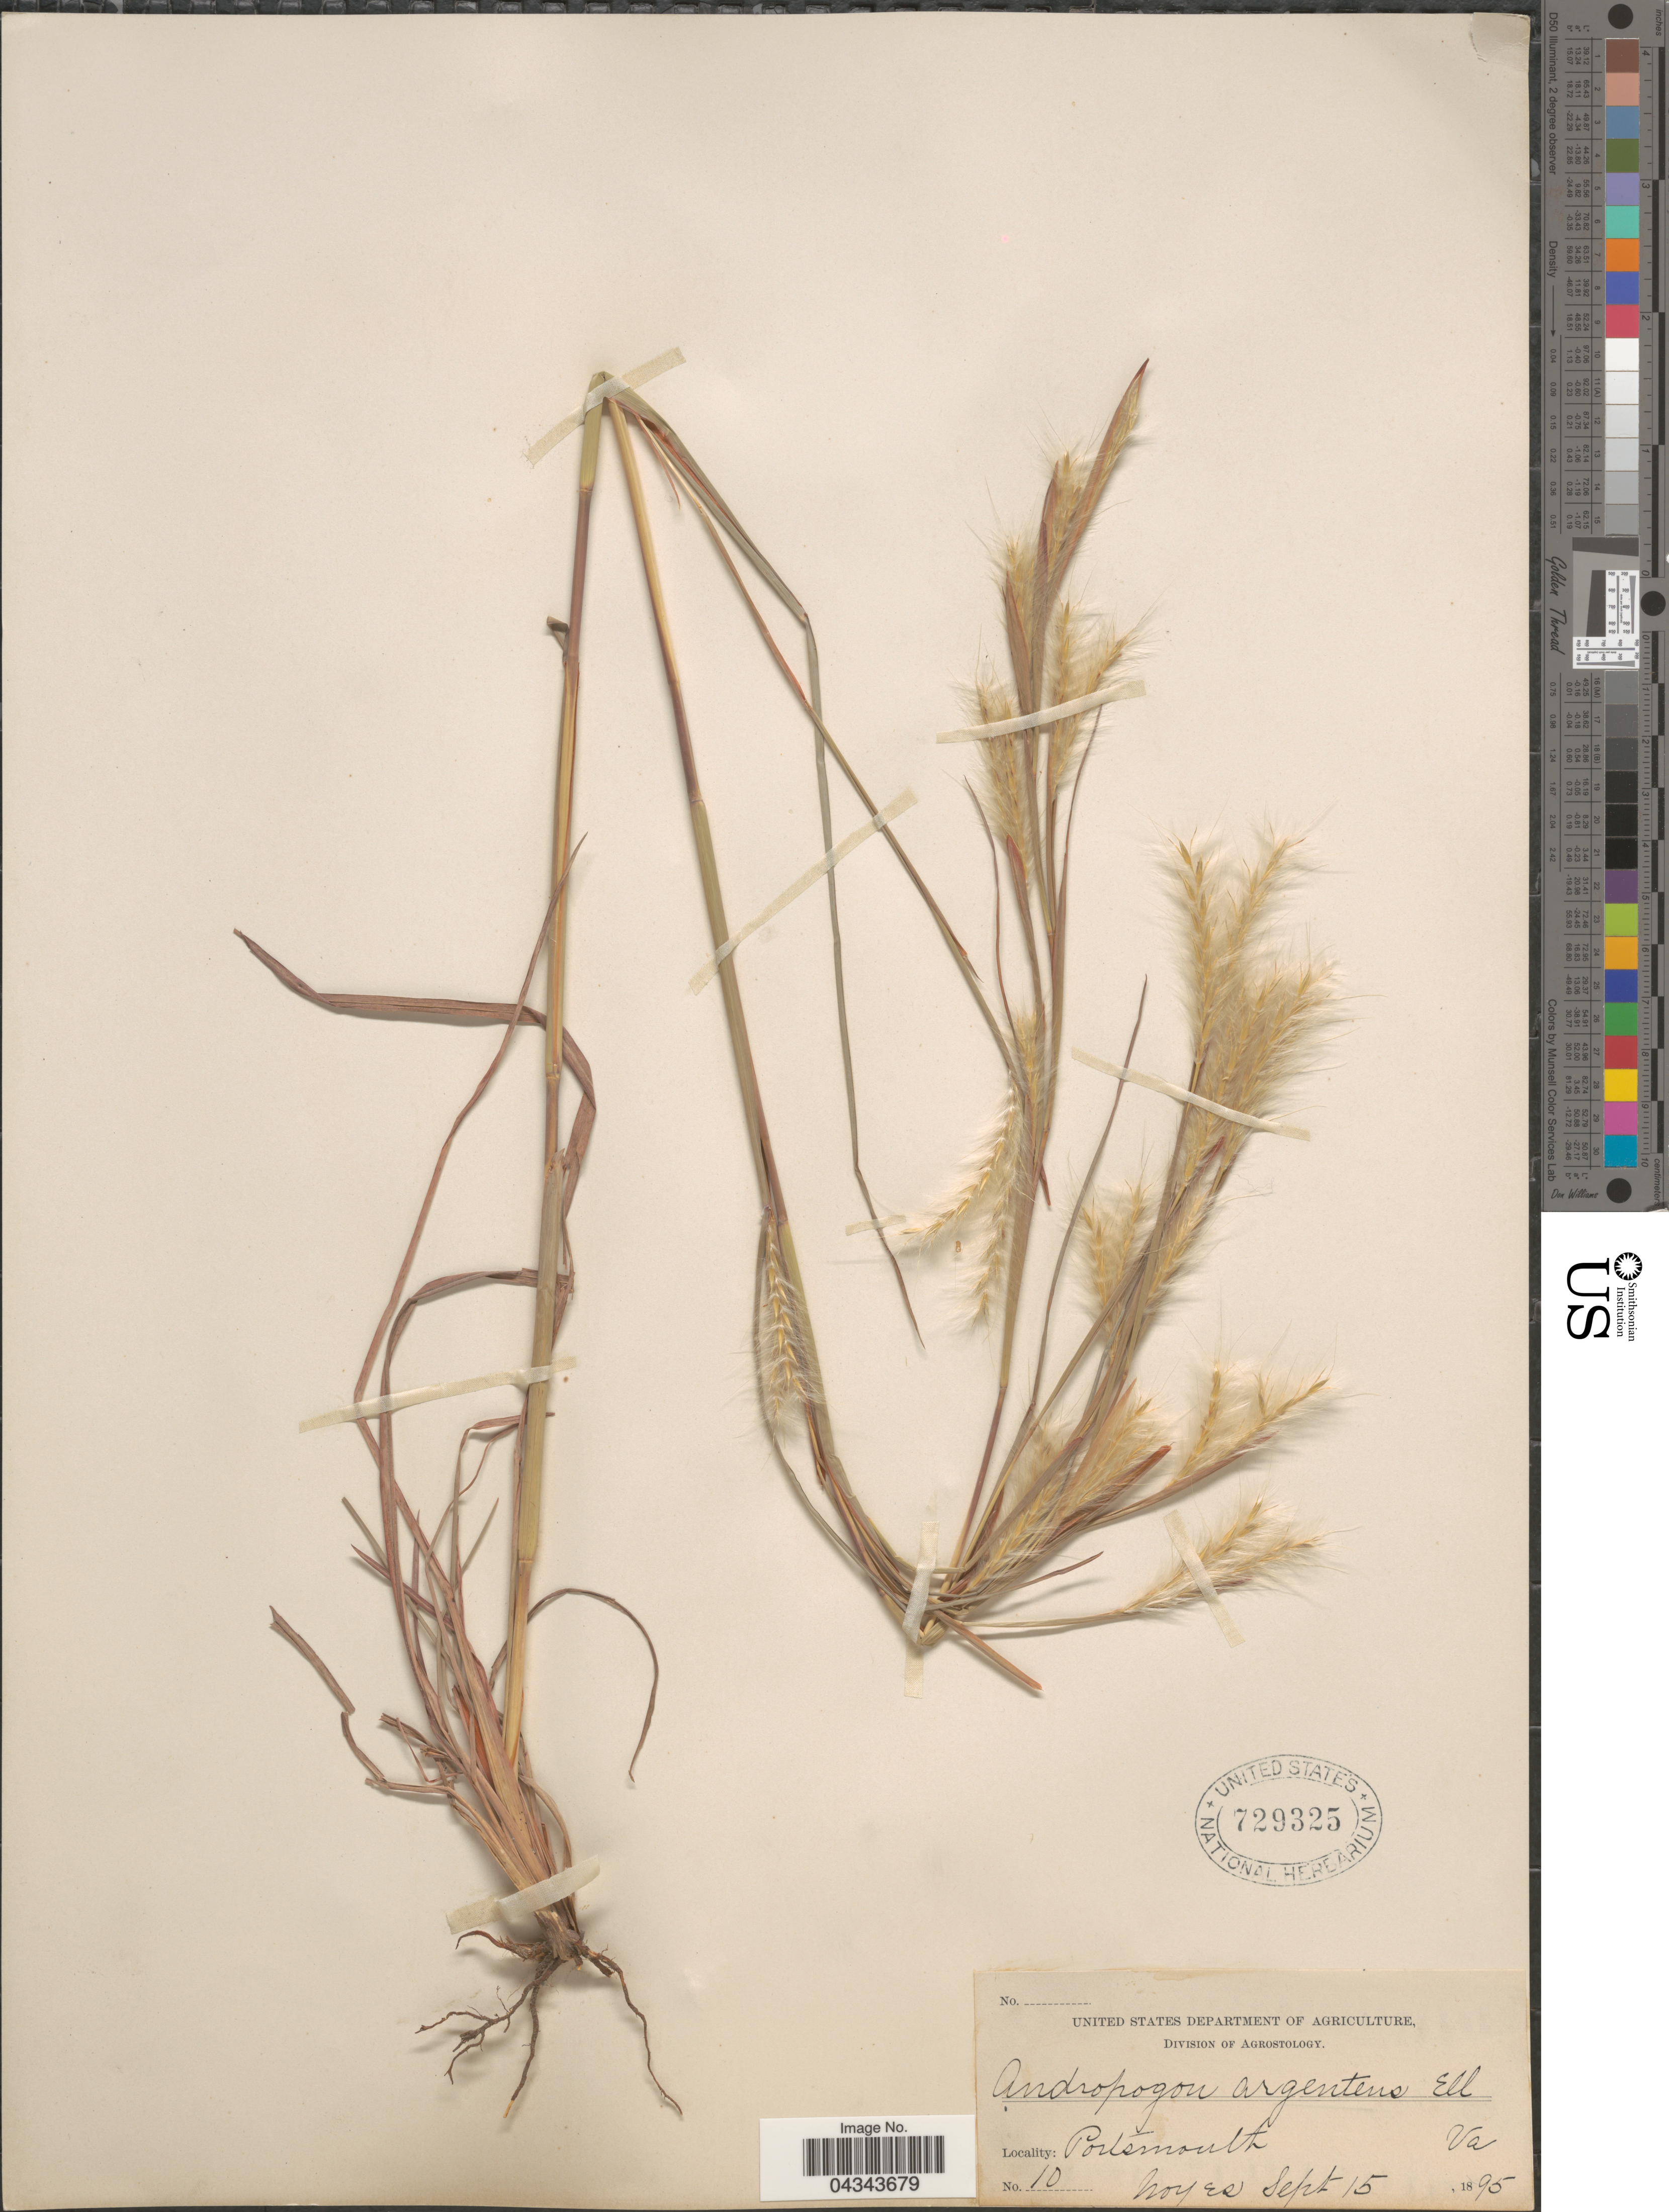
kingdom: Plantae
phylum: Tracheophyta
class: Liliopsida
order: Poales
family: Poaceae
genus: Andropogon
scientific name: Andropogon ternarius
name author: Michx.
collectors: Noyes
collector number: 10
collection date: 1895-09-15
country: United States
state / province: Virginia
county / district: City of Portsmouth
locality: Portsmouth.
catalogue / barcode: US 729325